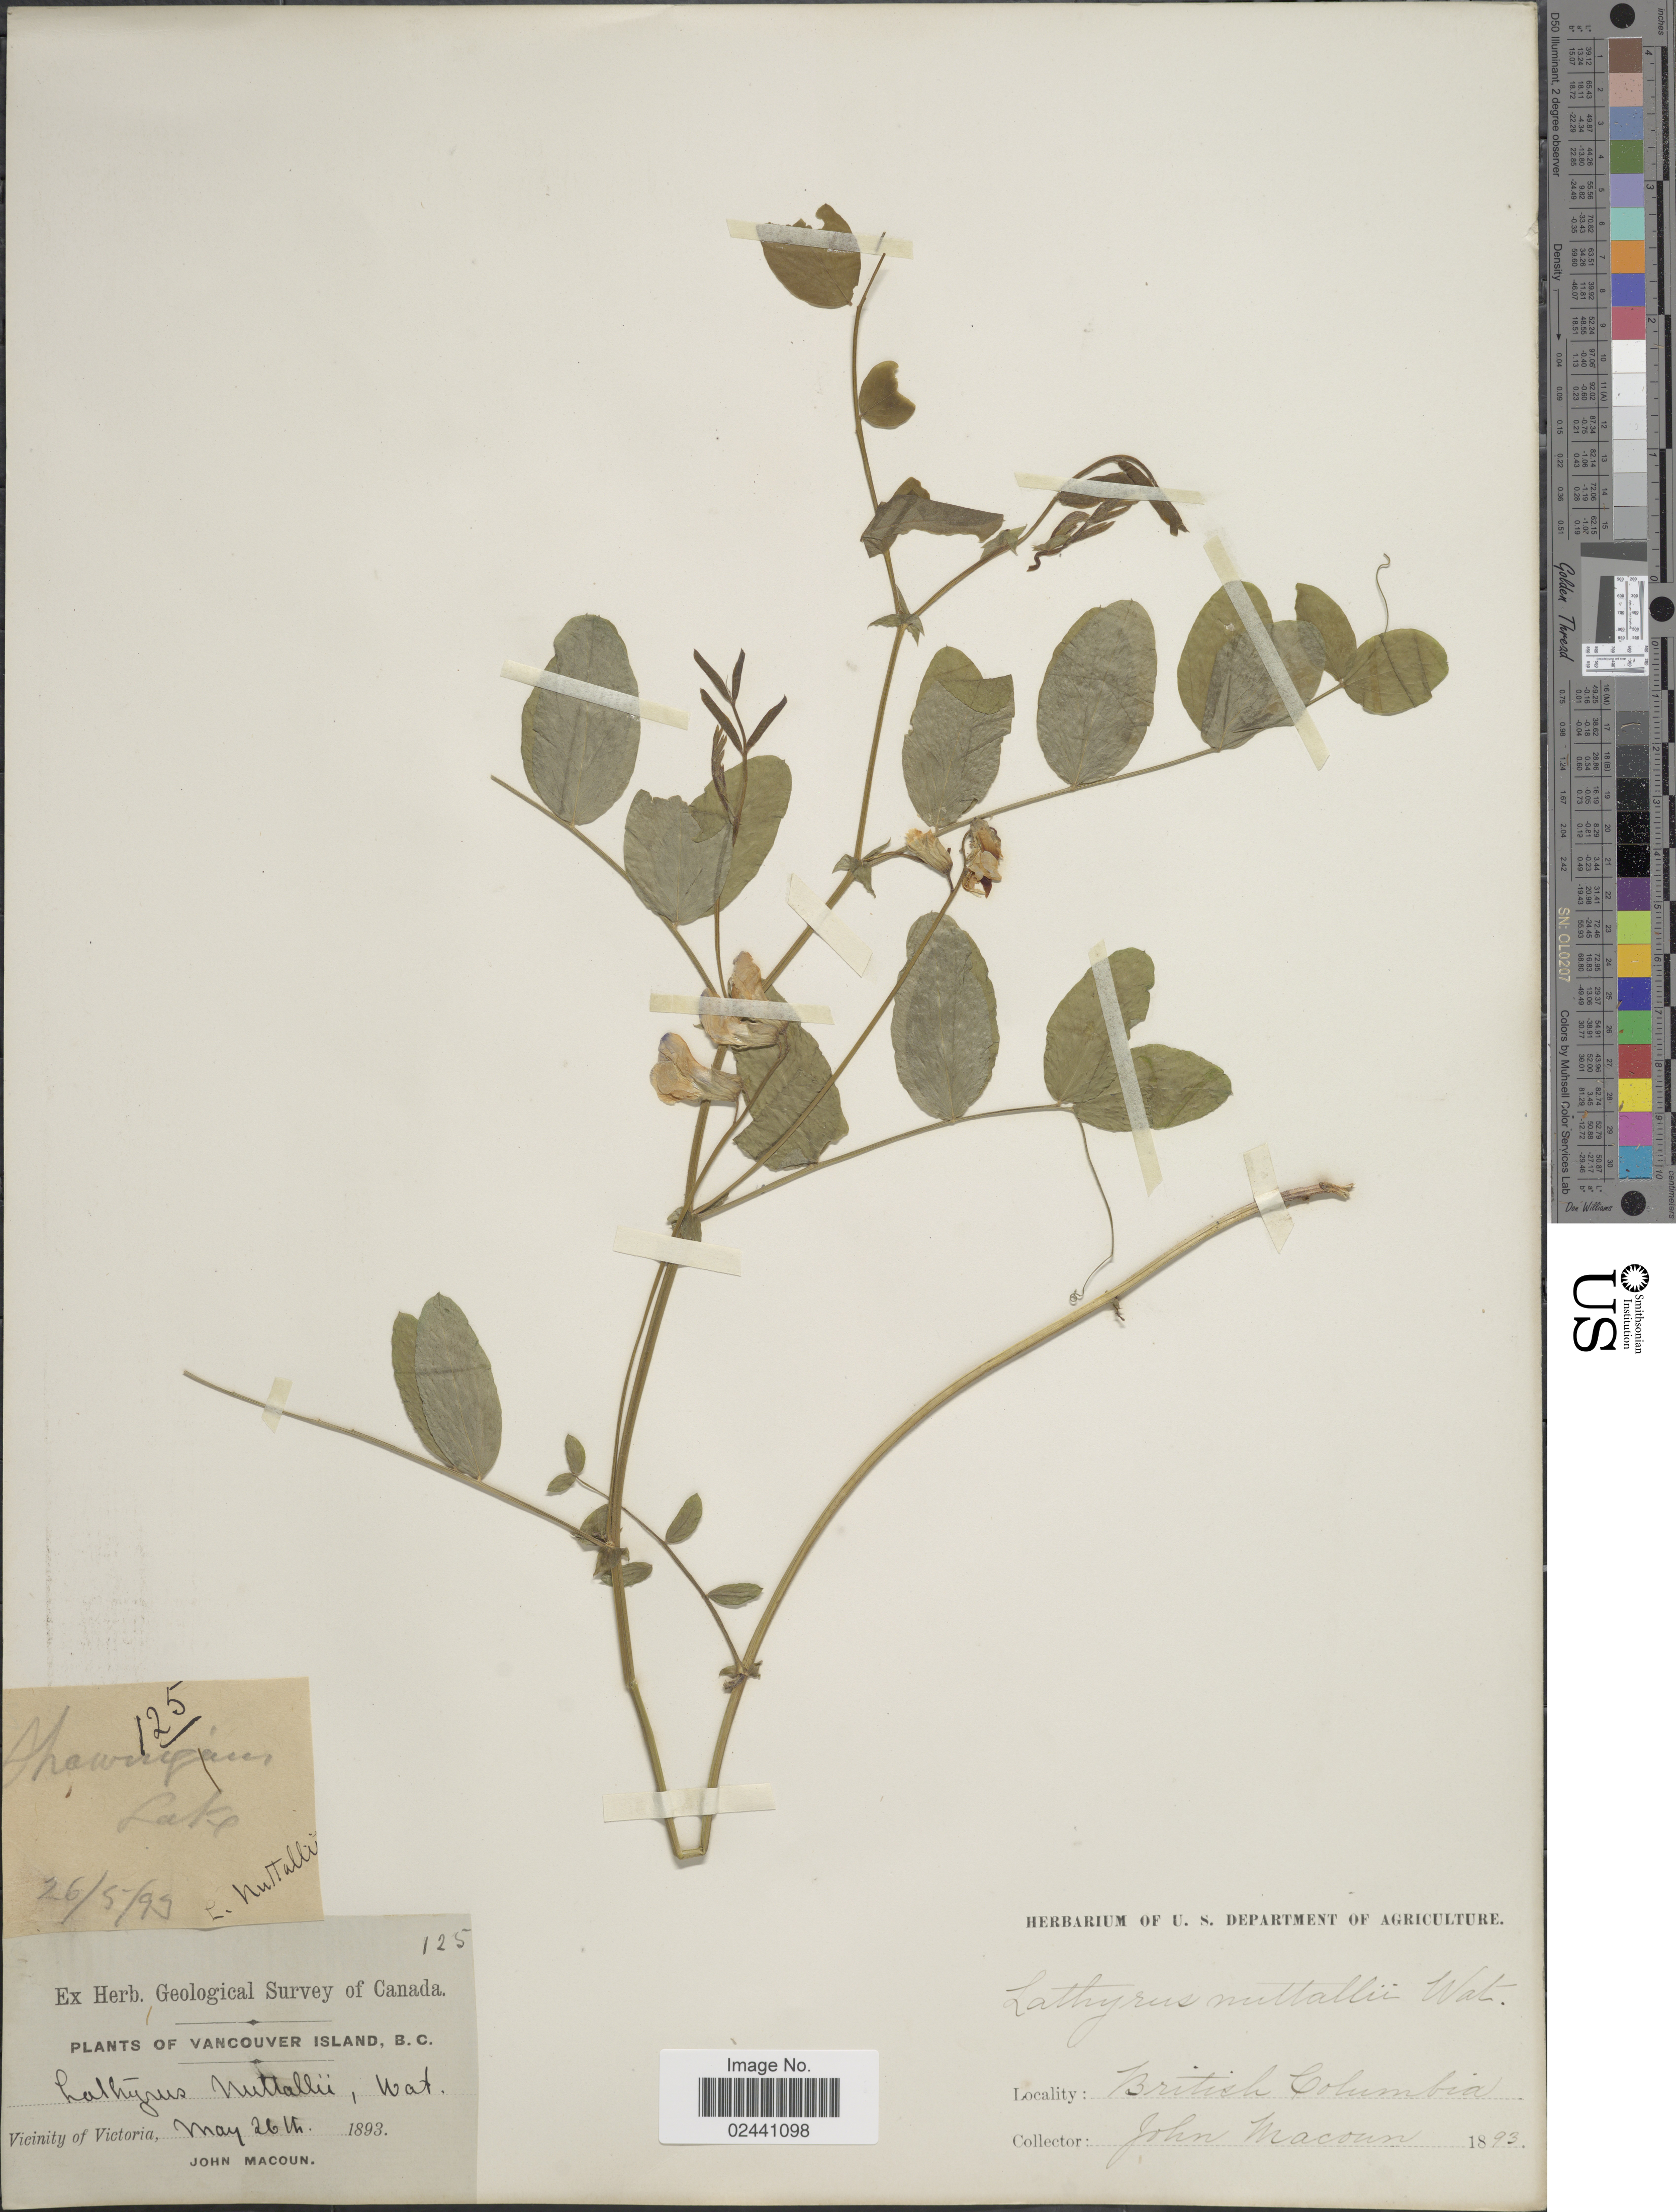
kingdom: Plantae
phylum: Tracheophyta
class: Magnoliopsida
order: Fabales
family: Fabaceae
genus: Lathyrus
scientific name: Lathyrus nuttallii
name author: S. Watson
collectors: J. Macoun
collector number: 125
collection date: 1893-05-26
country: Canada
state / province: British Columbia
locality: Vancouver Island, B.C. Vicinity of Victoria